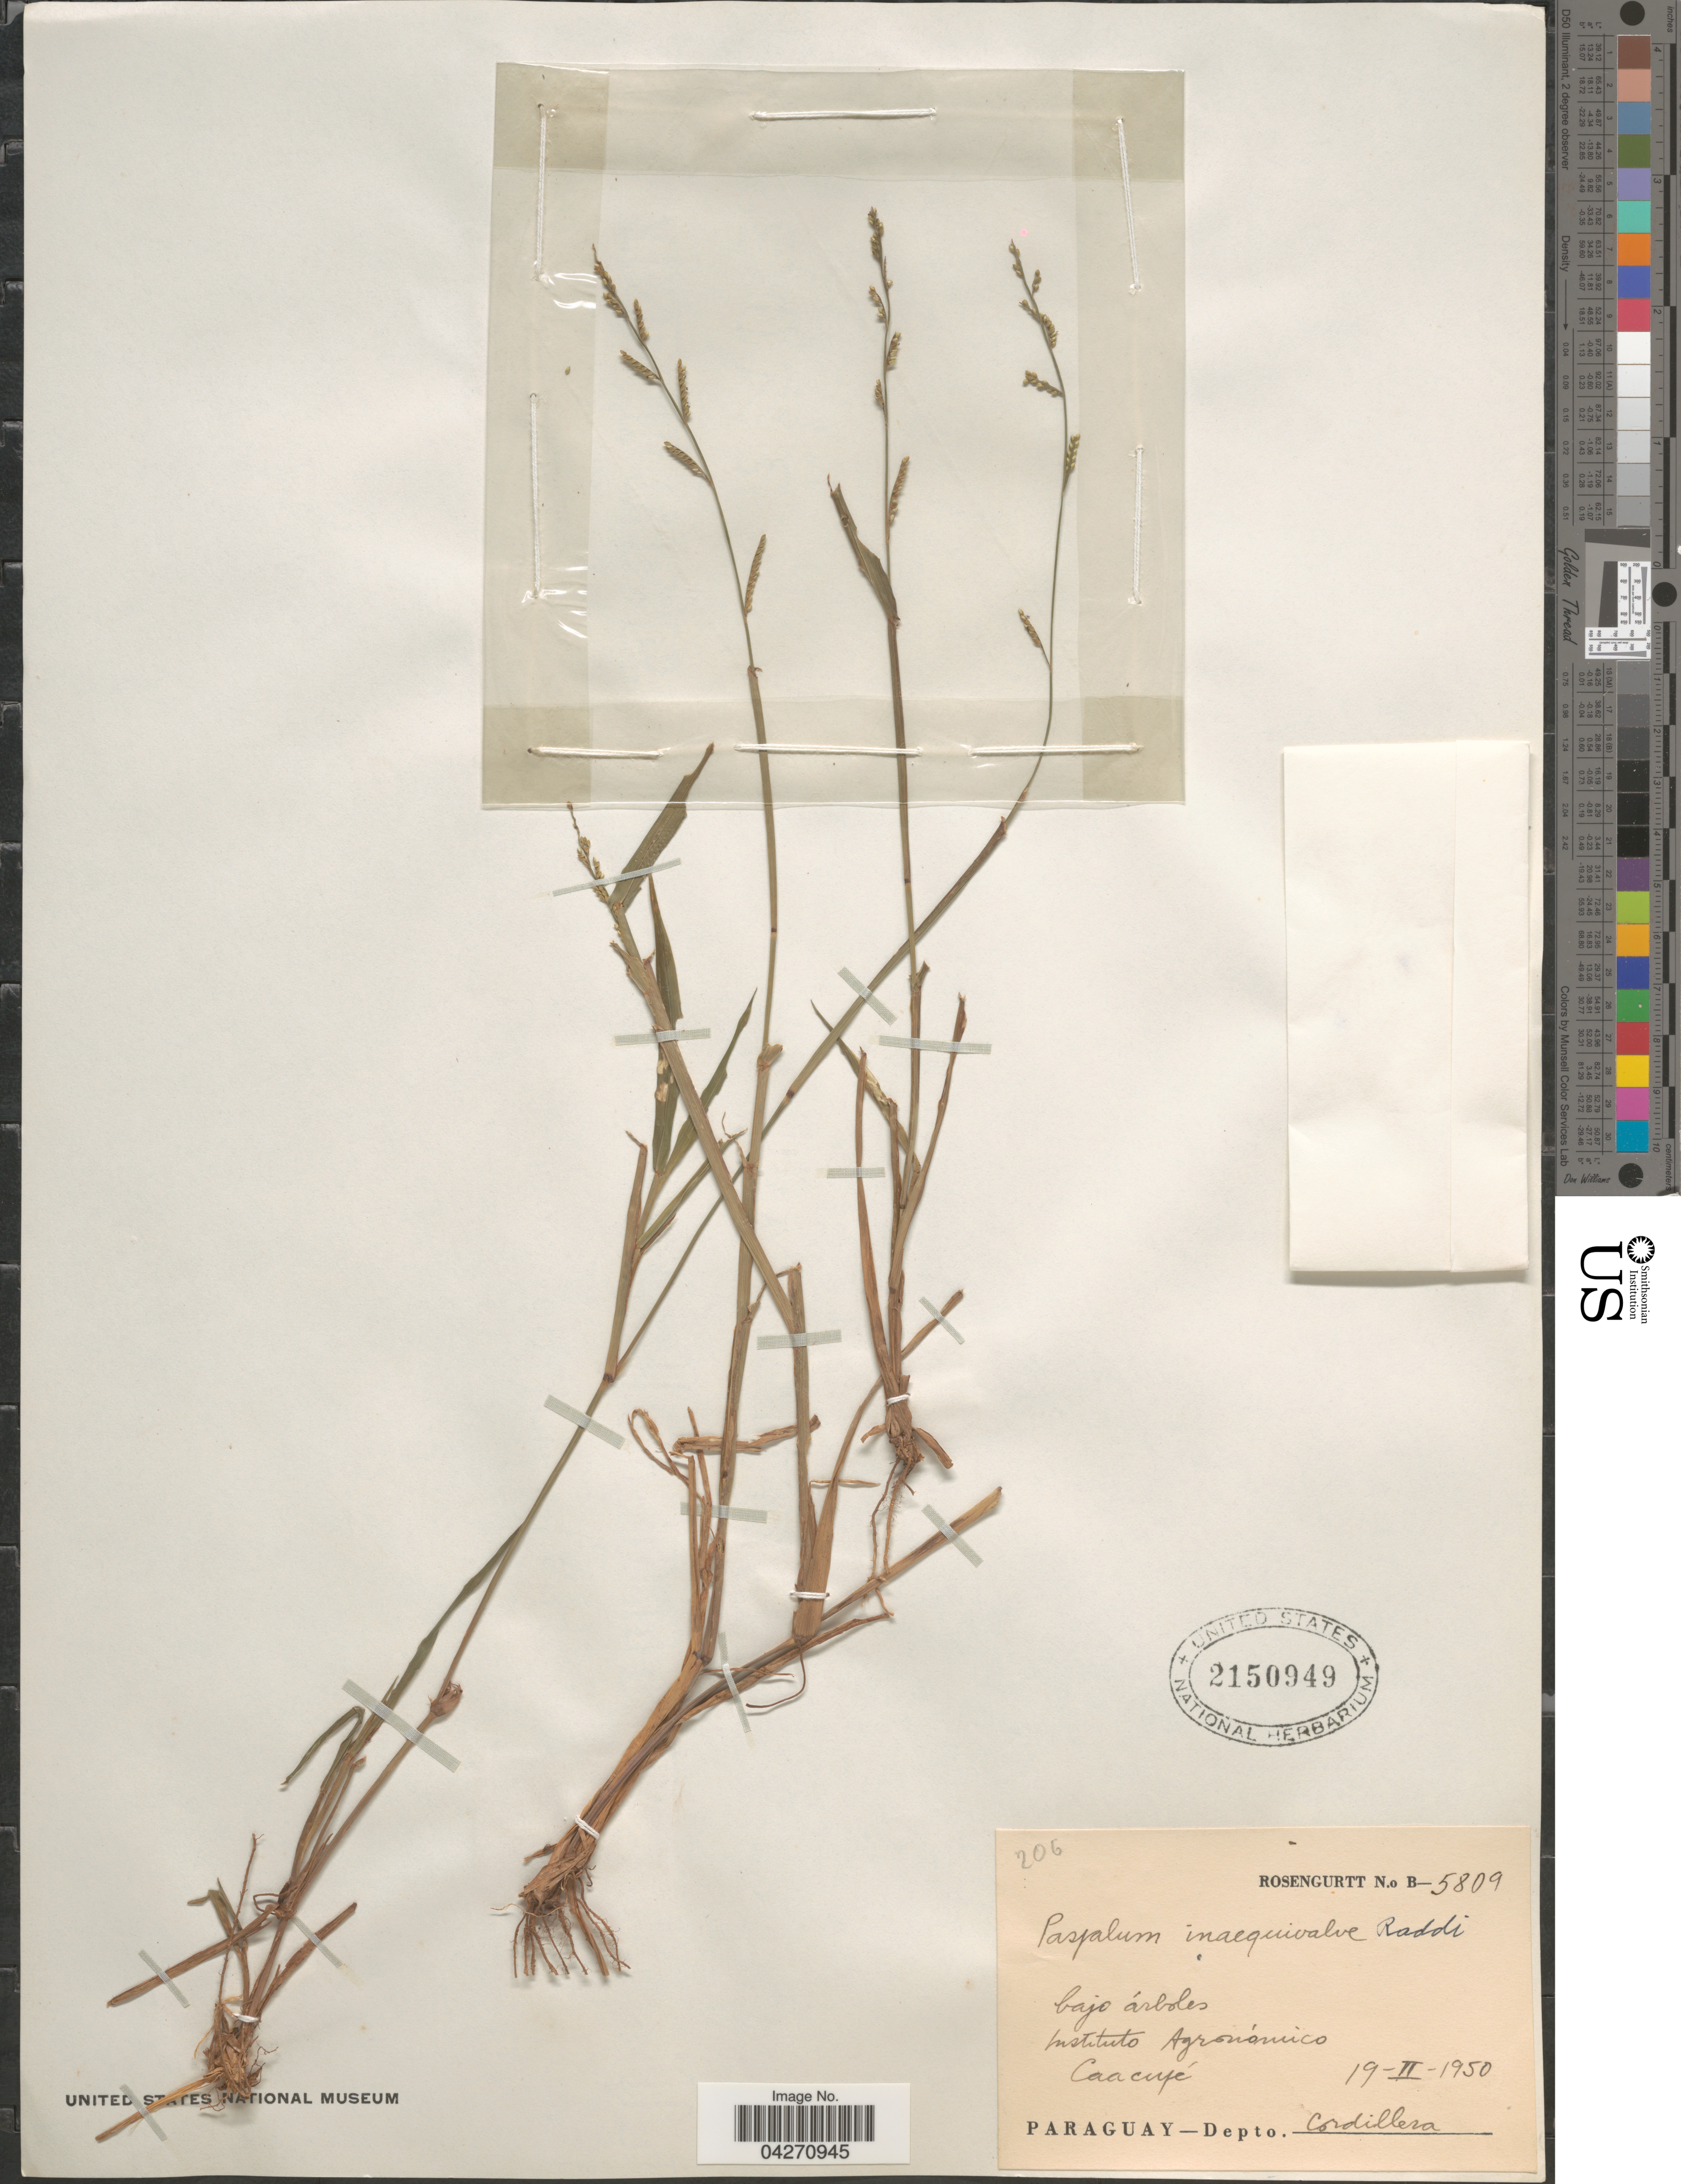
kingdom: Plantae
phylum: Tracheophyta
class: Liliopsida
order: Poales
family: Poaceae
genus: Paspalum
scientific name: Paspalum inaequivalve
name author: Raddi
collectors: Rosengurtt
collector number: B-5809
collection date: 1950-02-19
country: Paraguay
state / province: Cordillera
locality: Instituto Agronómico Caacupé. Depto. Cordillera.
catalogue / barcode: US 2150949